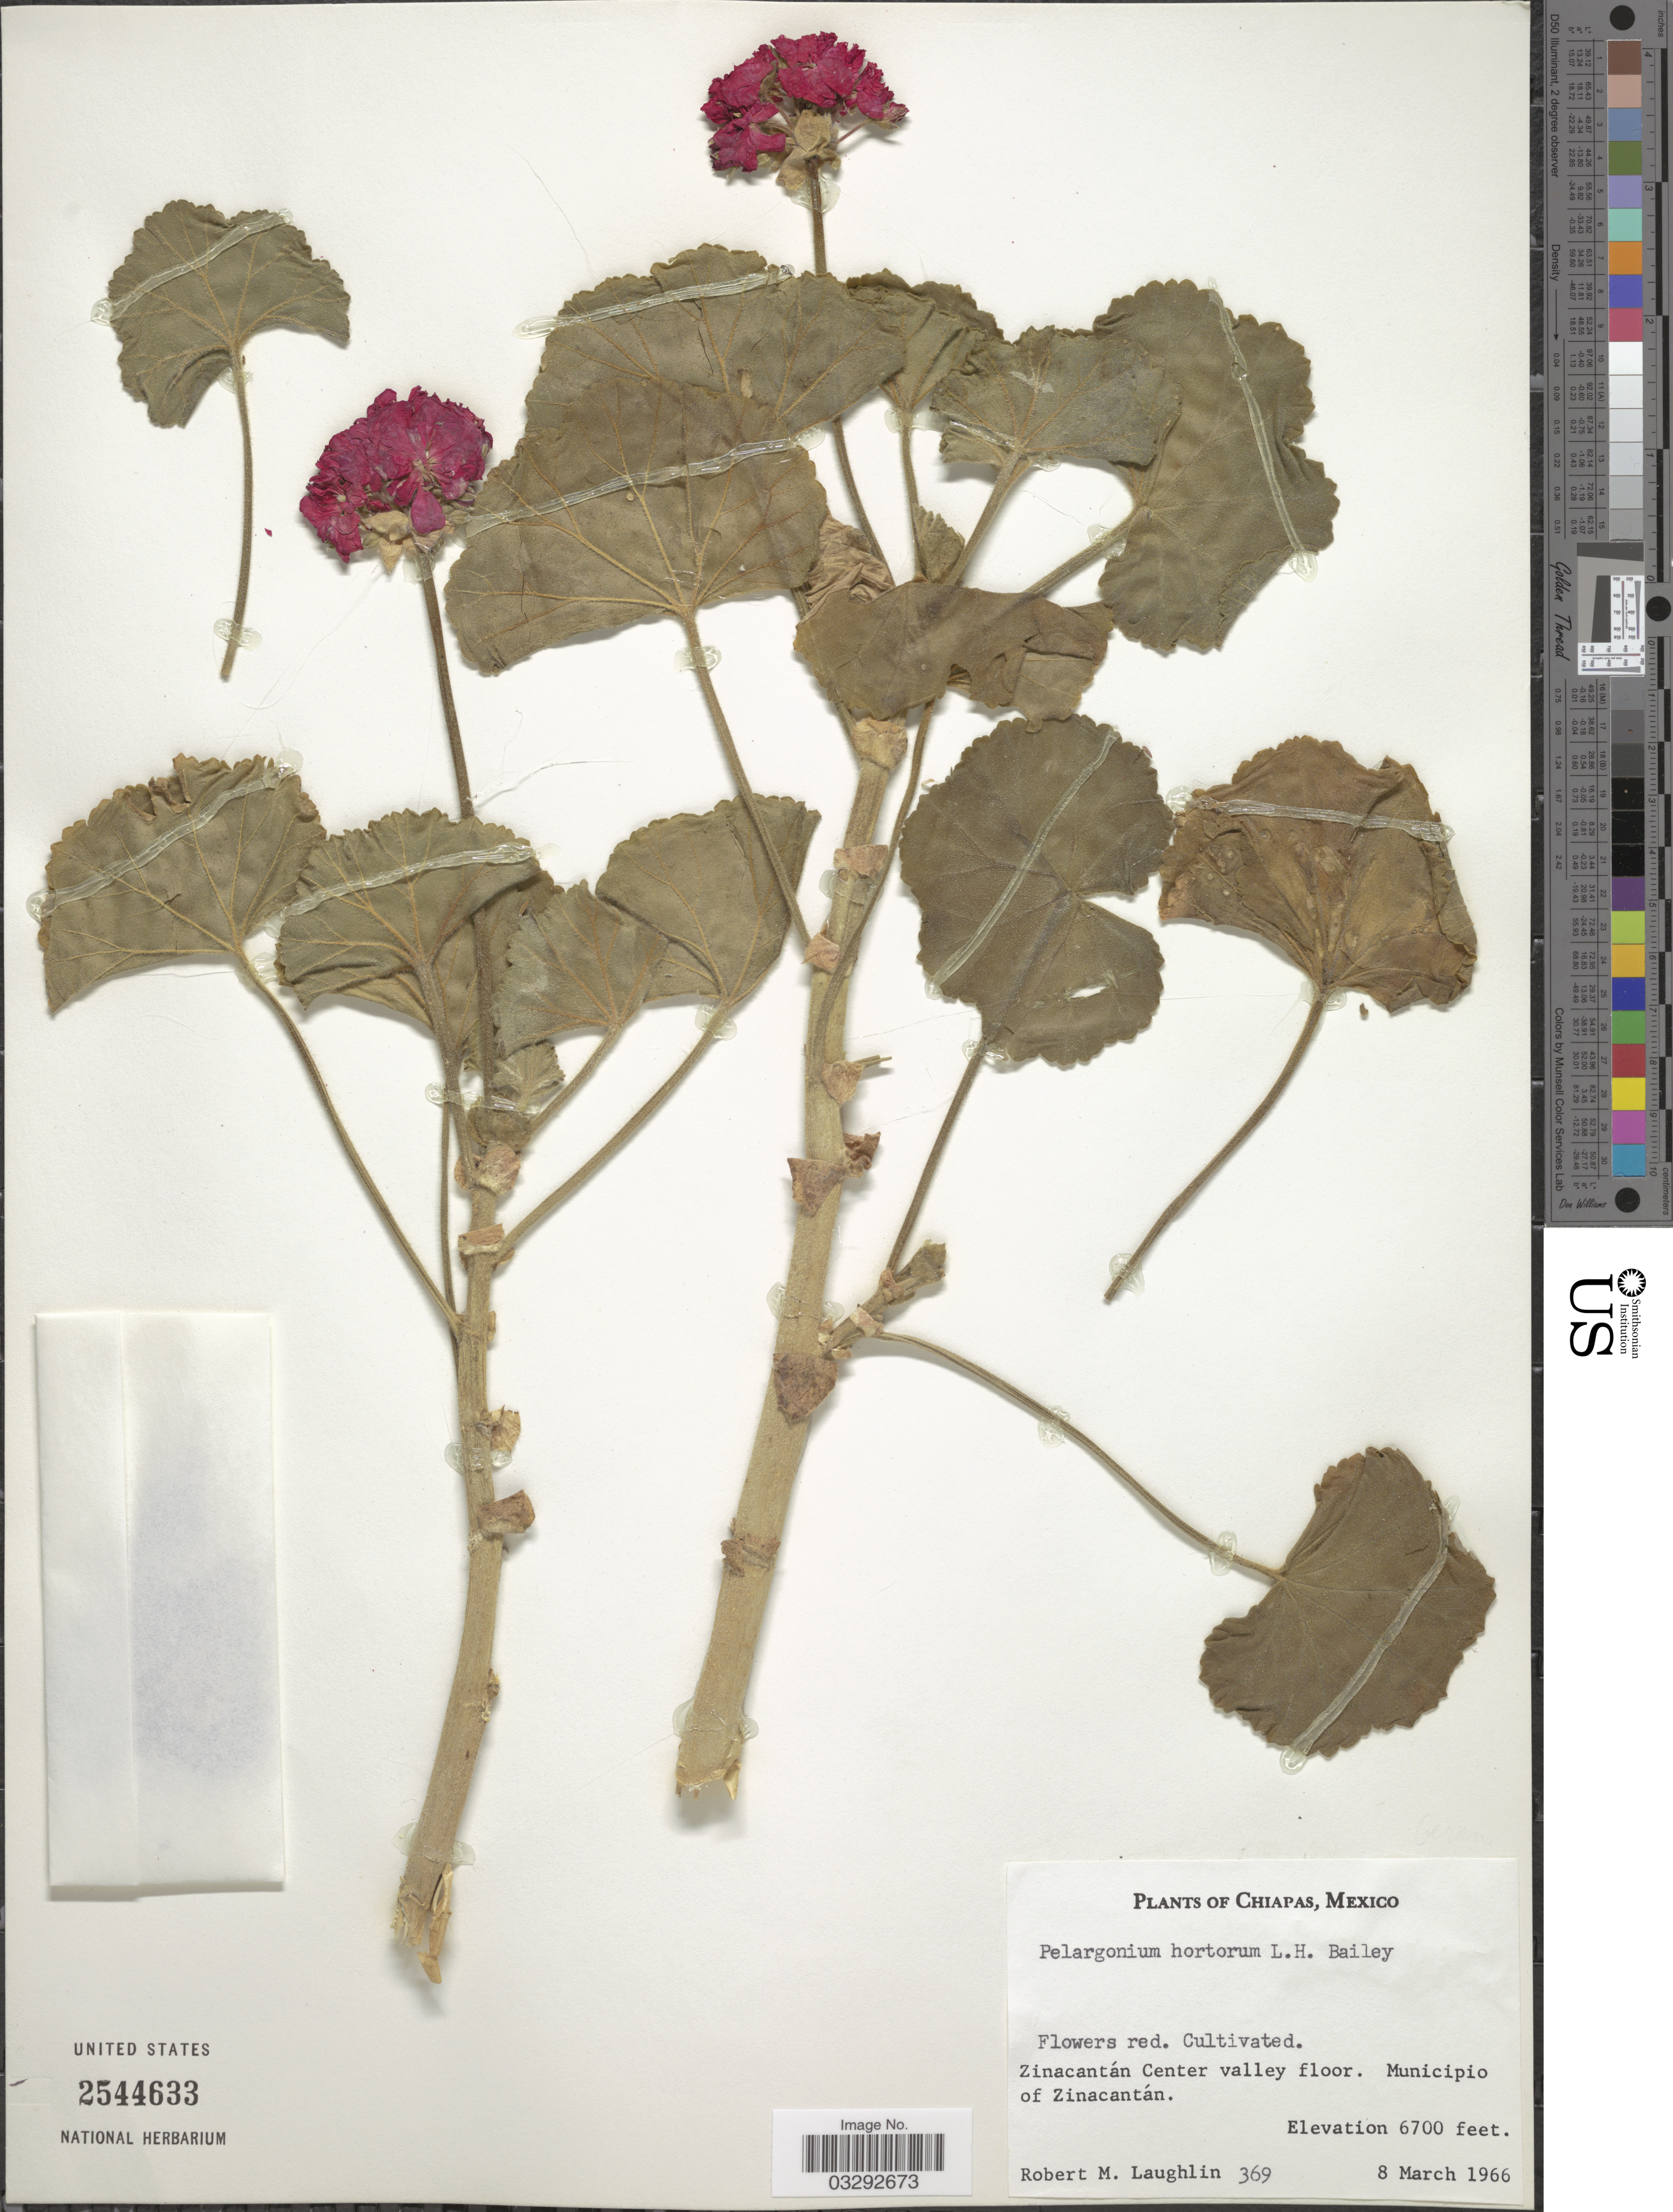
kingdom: Plantae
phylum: Tracheophyta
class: Magnoliopsida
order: Geraniales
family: Geraniaceae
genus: Pelargonium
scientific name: Pelargonium x hortorum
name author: L.H. Bailey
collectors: R. M. Laughlin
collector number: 369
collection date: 1966-03-08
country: Mexico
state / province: Chiapas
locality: Zinacantán Center valley floor. Municipio of Zinacantán.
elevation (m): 2042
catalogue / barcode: US 2544633